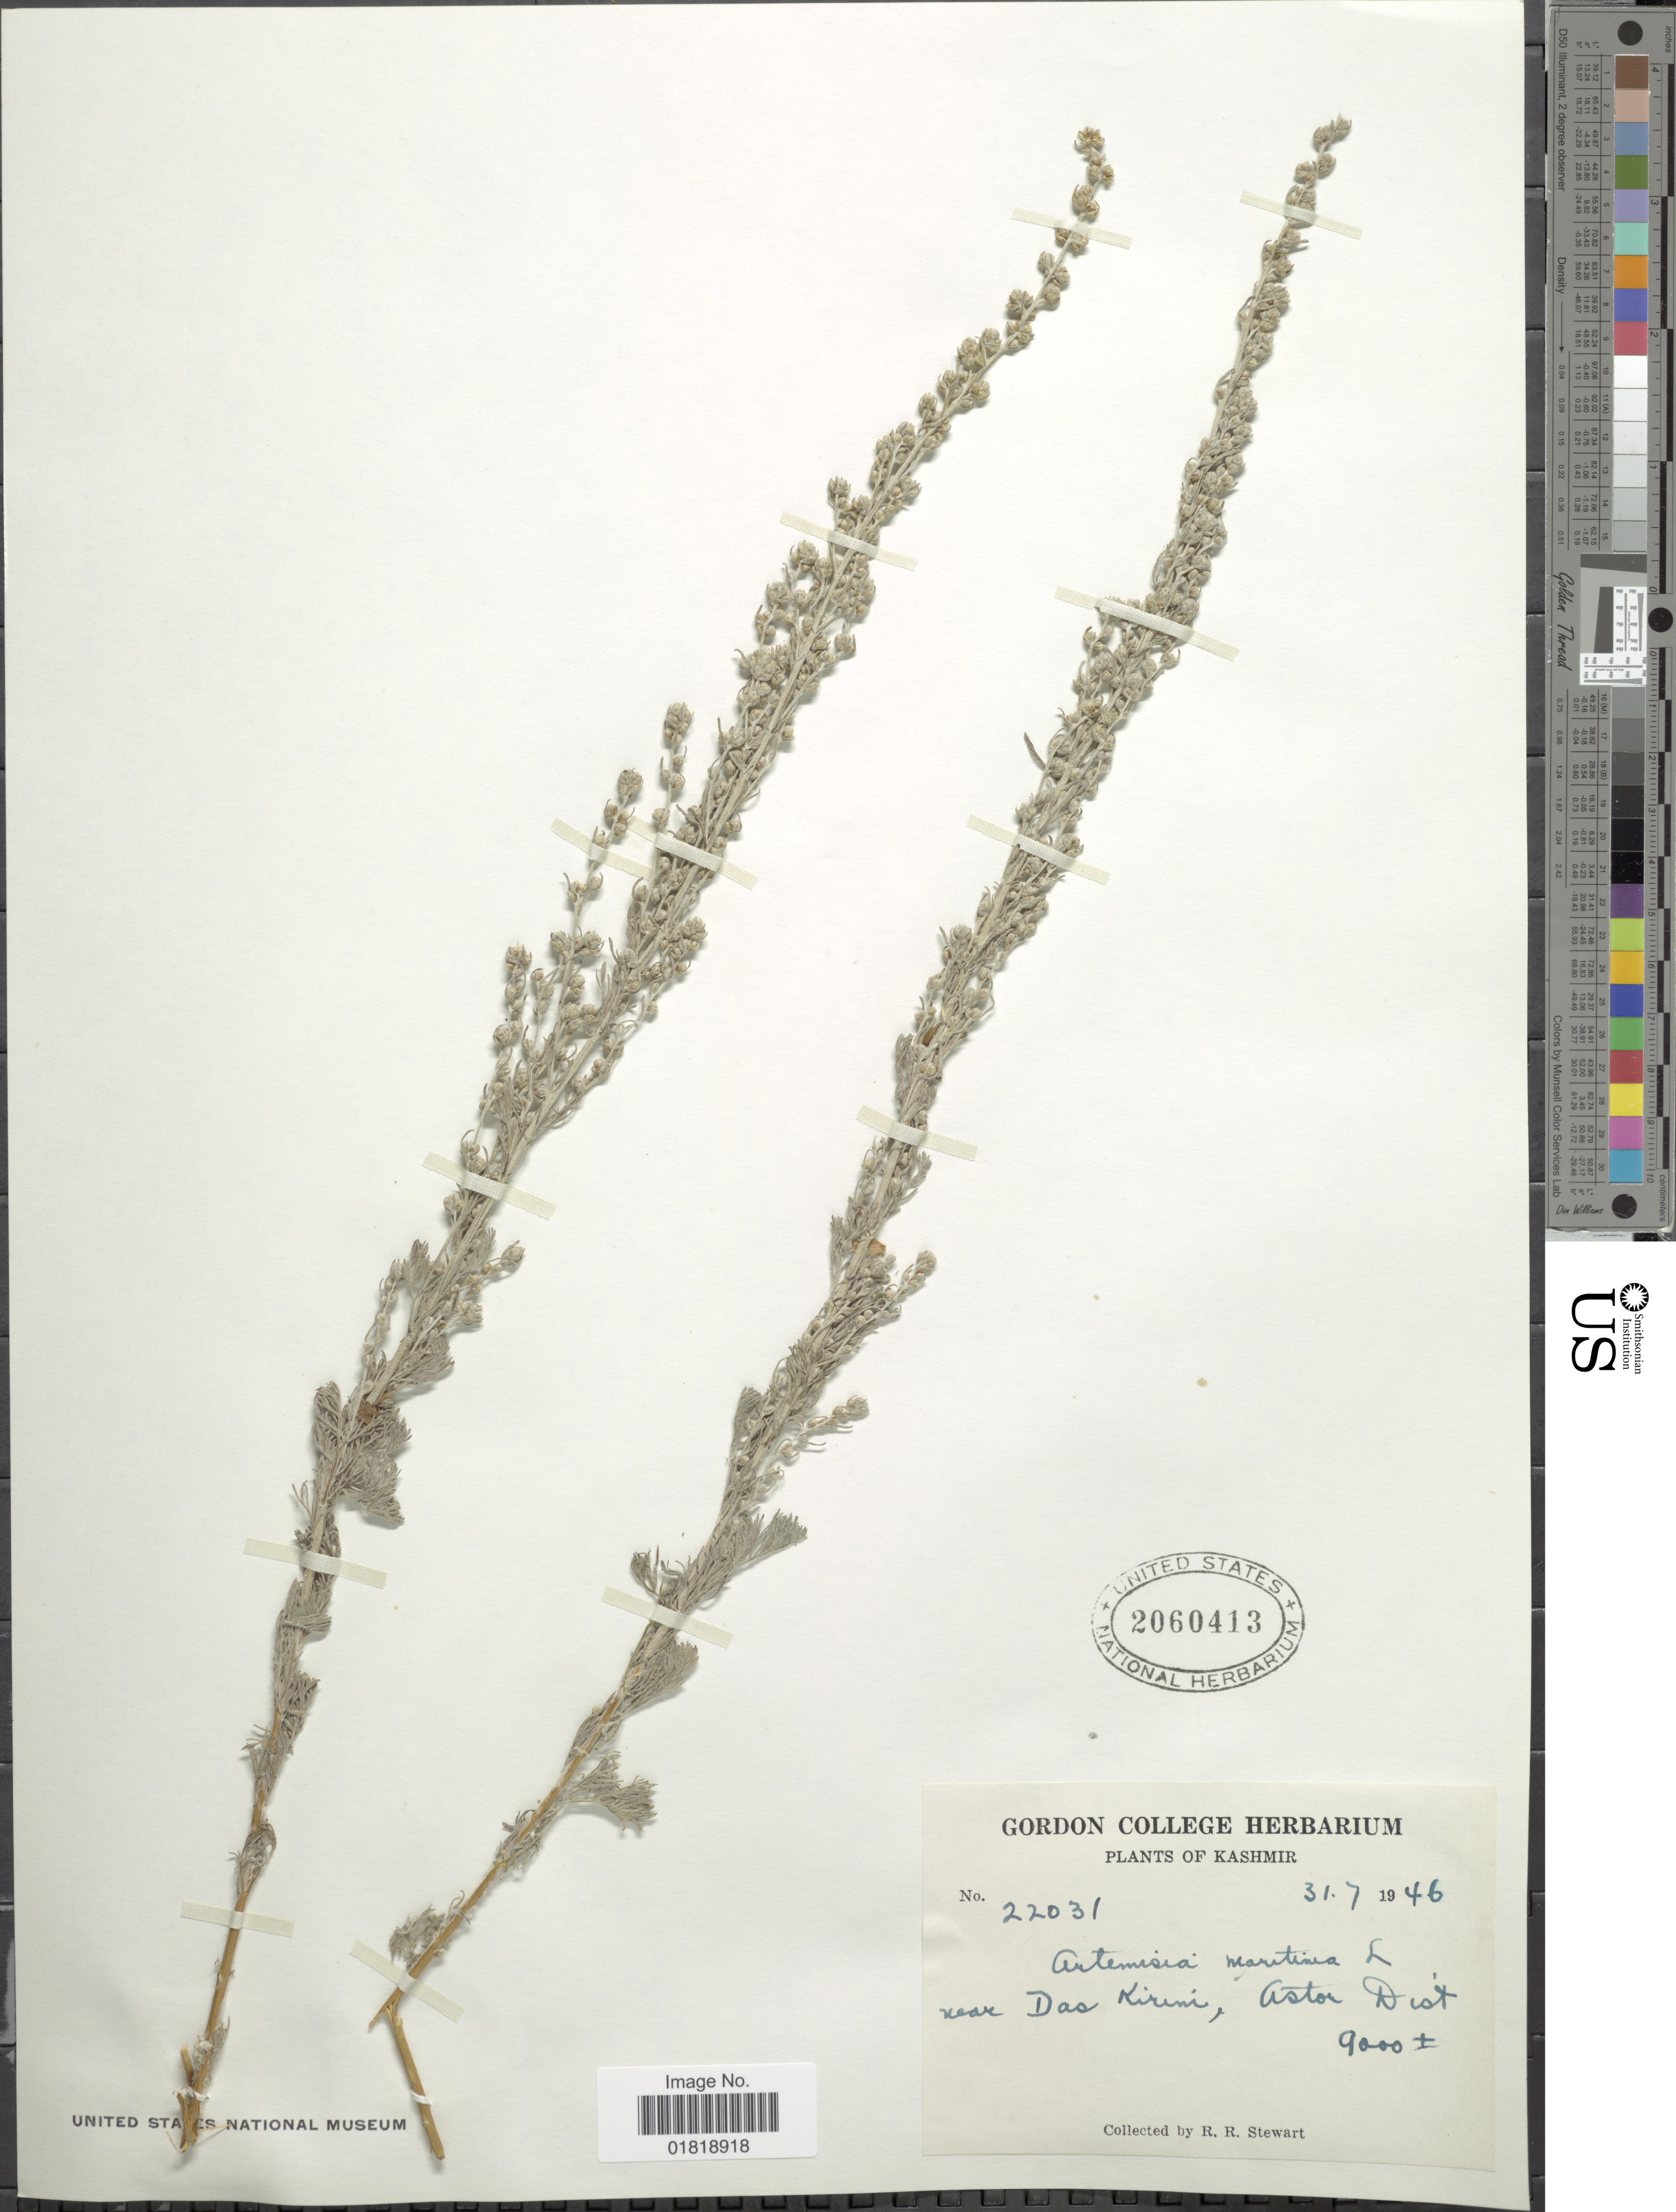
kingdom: Plantae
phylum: Tracheophyta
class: Magnoliopsida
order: Asterales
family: Asteraceae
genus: Artemisia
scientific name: Artemisia maritima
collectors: R. R. Stewart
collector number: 22031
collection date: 1946-07-31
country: India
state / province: Jammu and Kashmir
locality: Kashmir, near Das Kirini, Astor Dist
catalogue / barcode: US 2060413